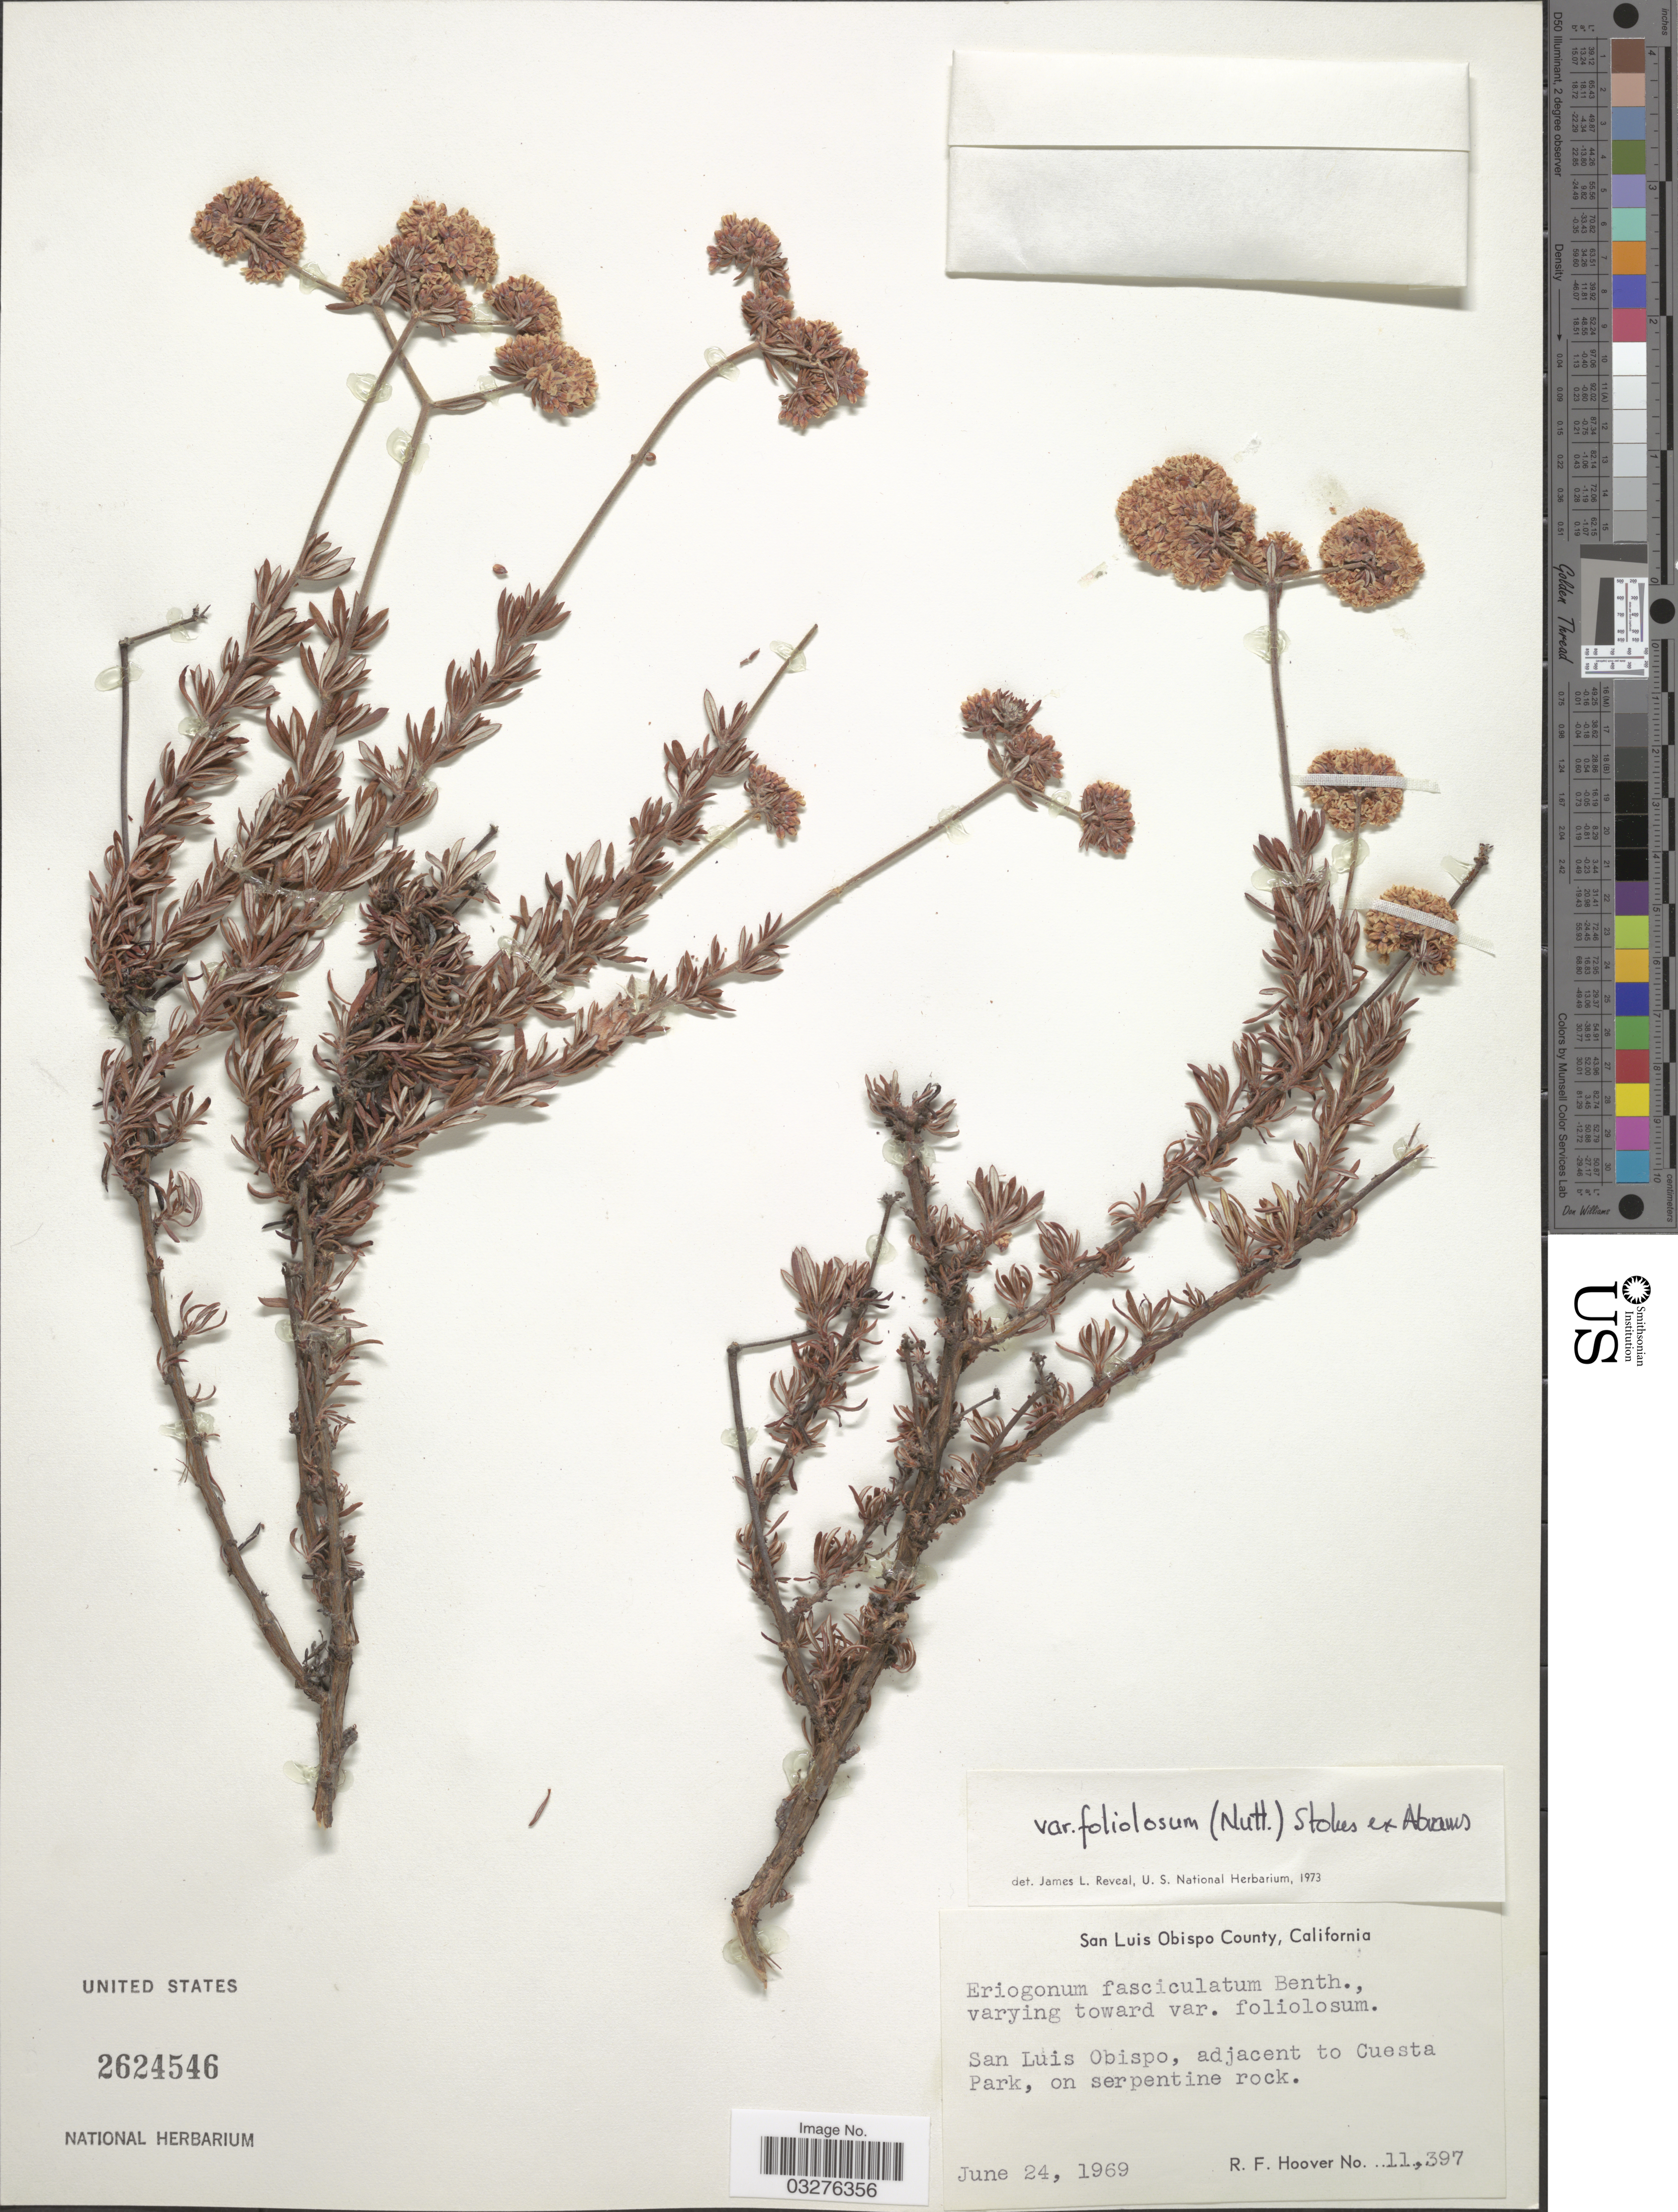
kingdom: Plantae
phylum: Tracheophyta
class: Magnoliopsida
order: Caryophyllales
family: Polygonaceae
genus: Eriogonum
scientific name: Eriogonum fasciculatum var. foliolosum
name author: (Nutt.) S. Stokes ex Abrams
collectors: R. F. Hoover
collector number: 11397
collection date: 1969-06-24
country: United States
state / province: California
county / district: San Luis Obispo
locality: San Luis Obispo County, San Luis Obispo, adjacent to Cuesta Park.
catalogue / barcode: US 2624546